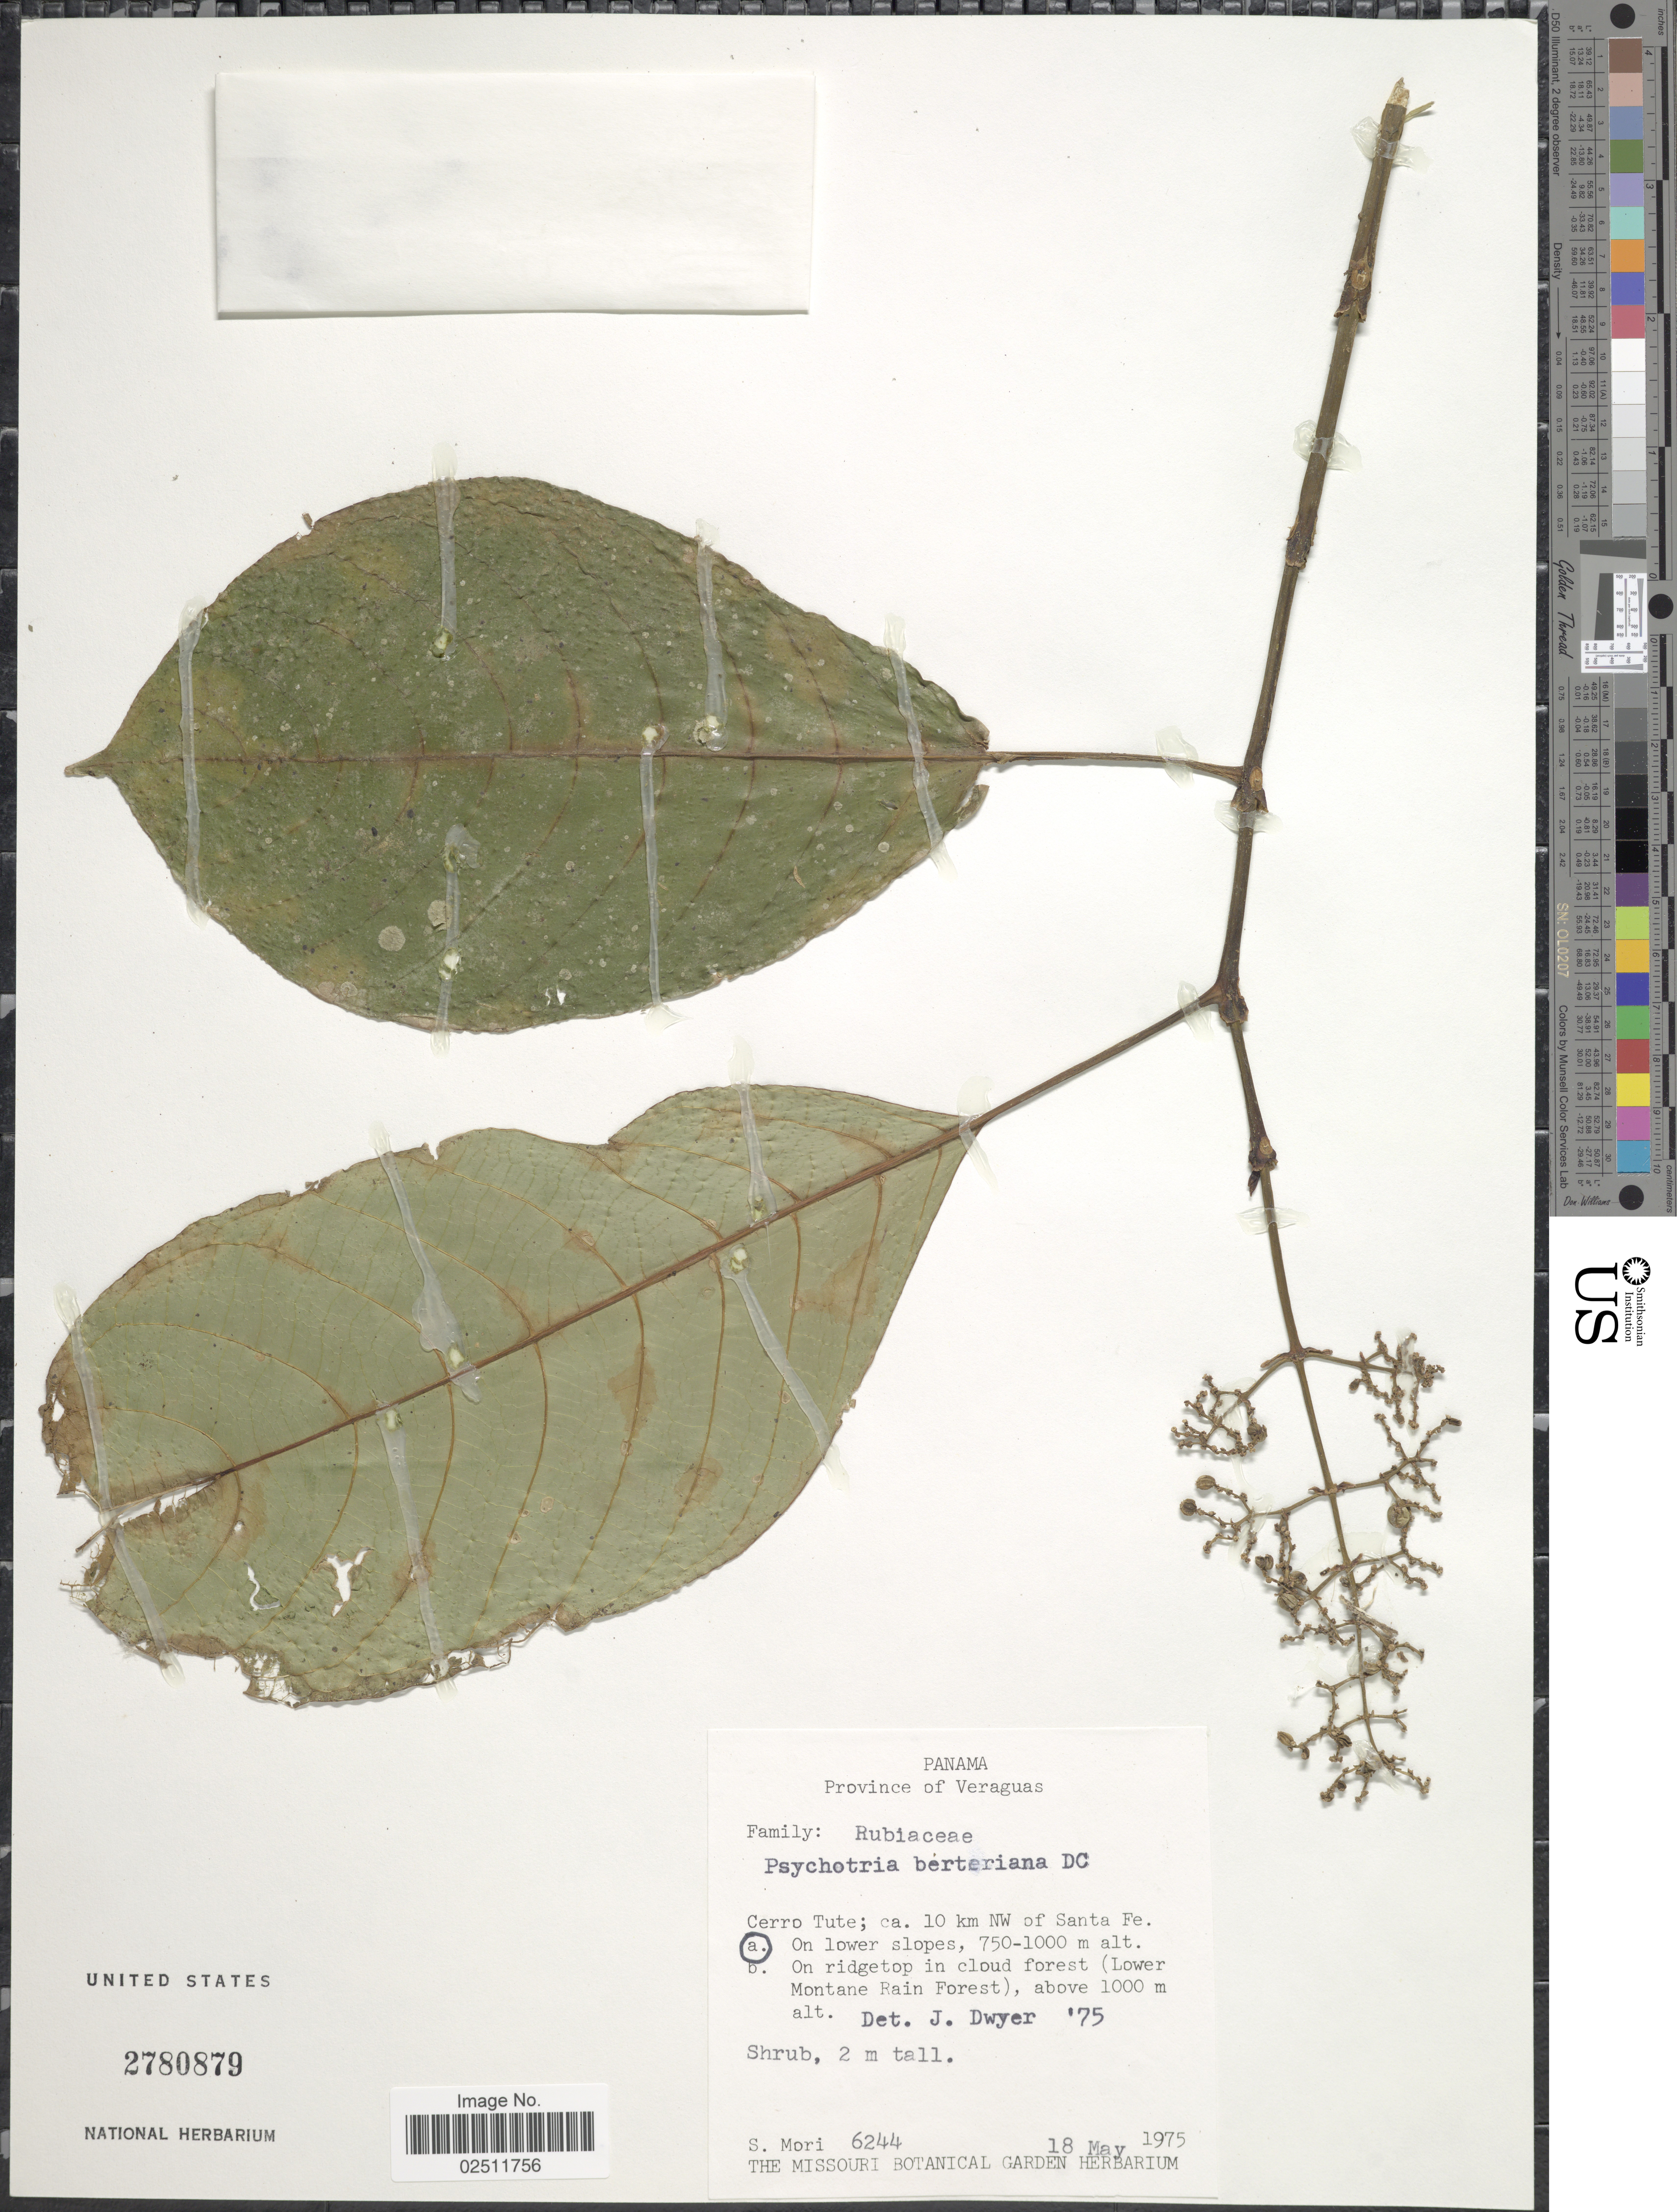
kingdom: Plantae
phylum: Tracheophyta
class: Magnoliopsida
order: Gentianales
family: Rubiaceae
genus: Psychotria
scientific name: Psychotria berteroana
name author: DC.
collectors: S. Mori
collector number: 6244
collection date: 1975-05-18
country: Panama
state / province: Veraguas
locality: Cerro Tute; ca. 10 km NW of Santa Fe. On lower slopes.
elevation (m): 750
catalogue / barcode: US 2780879